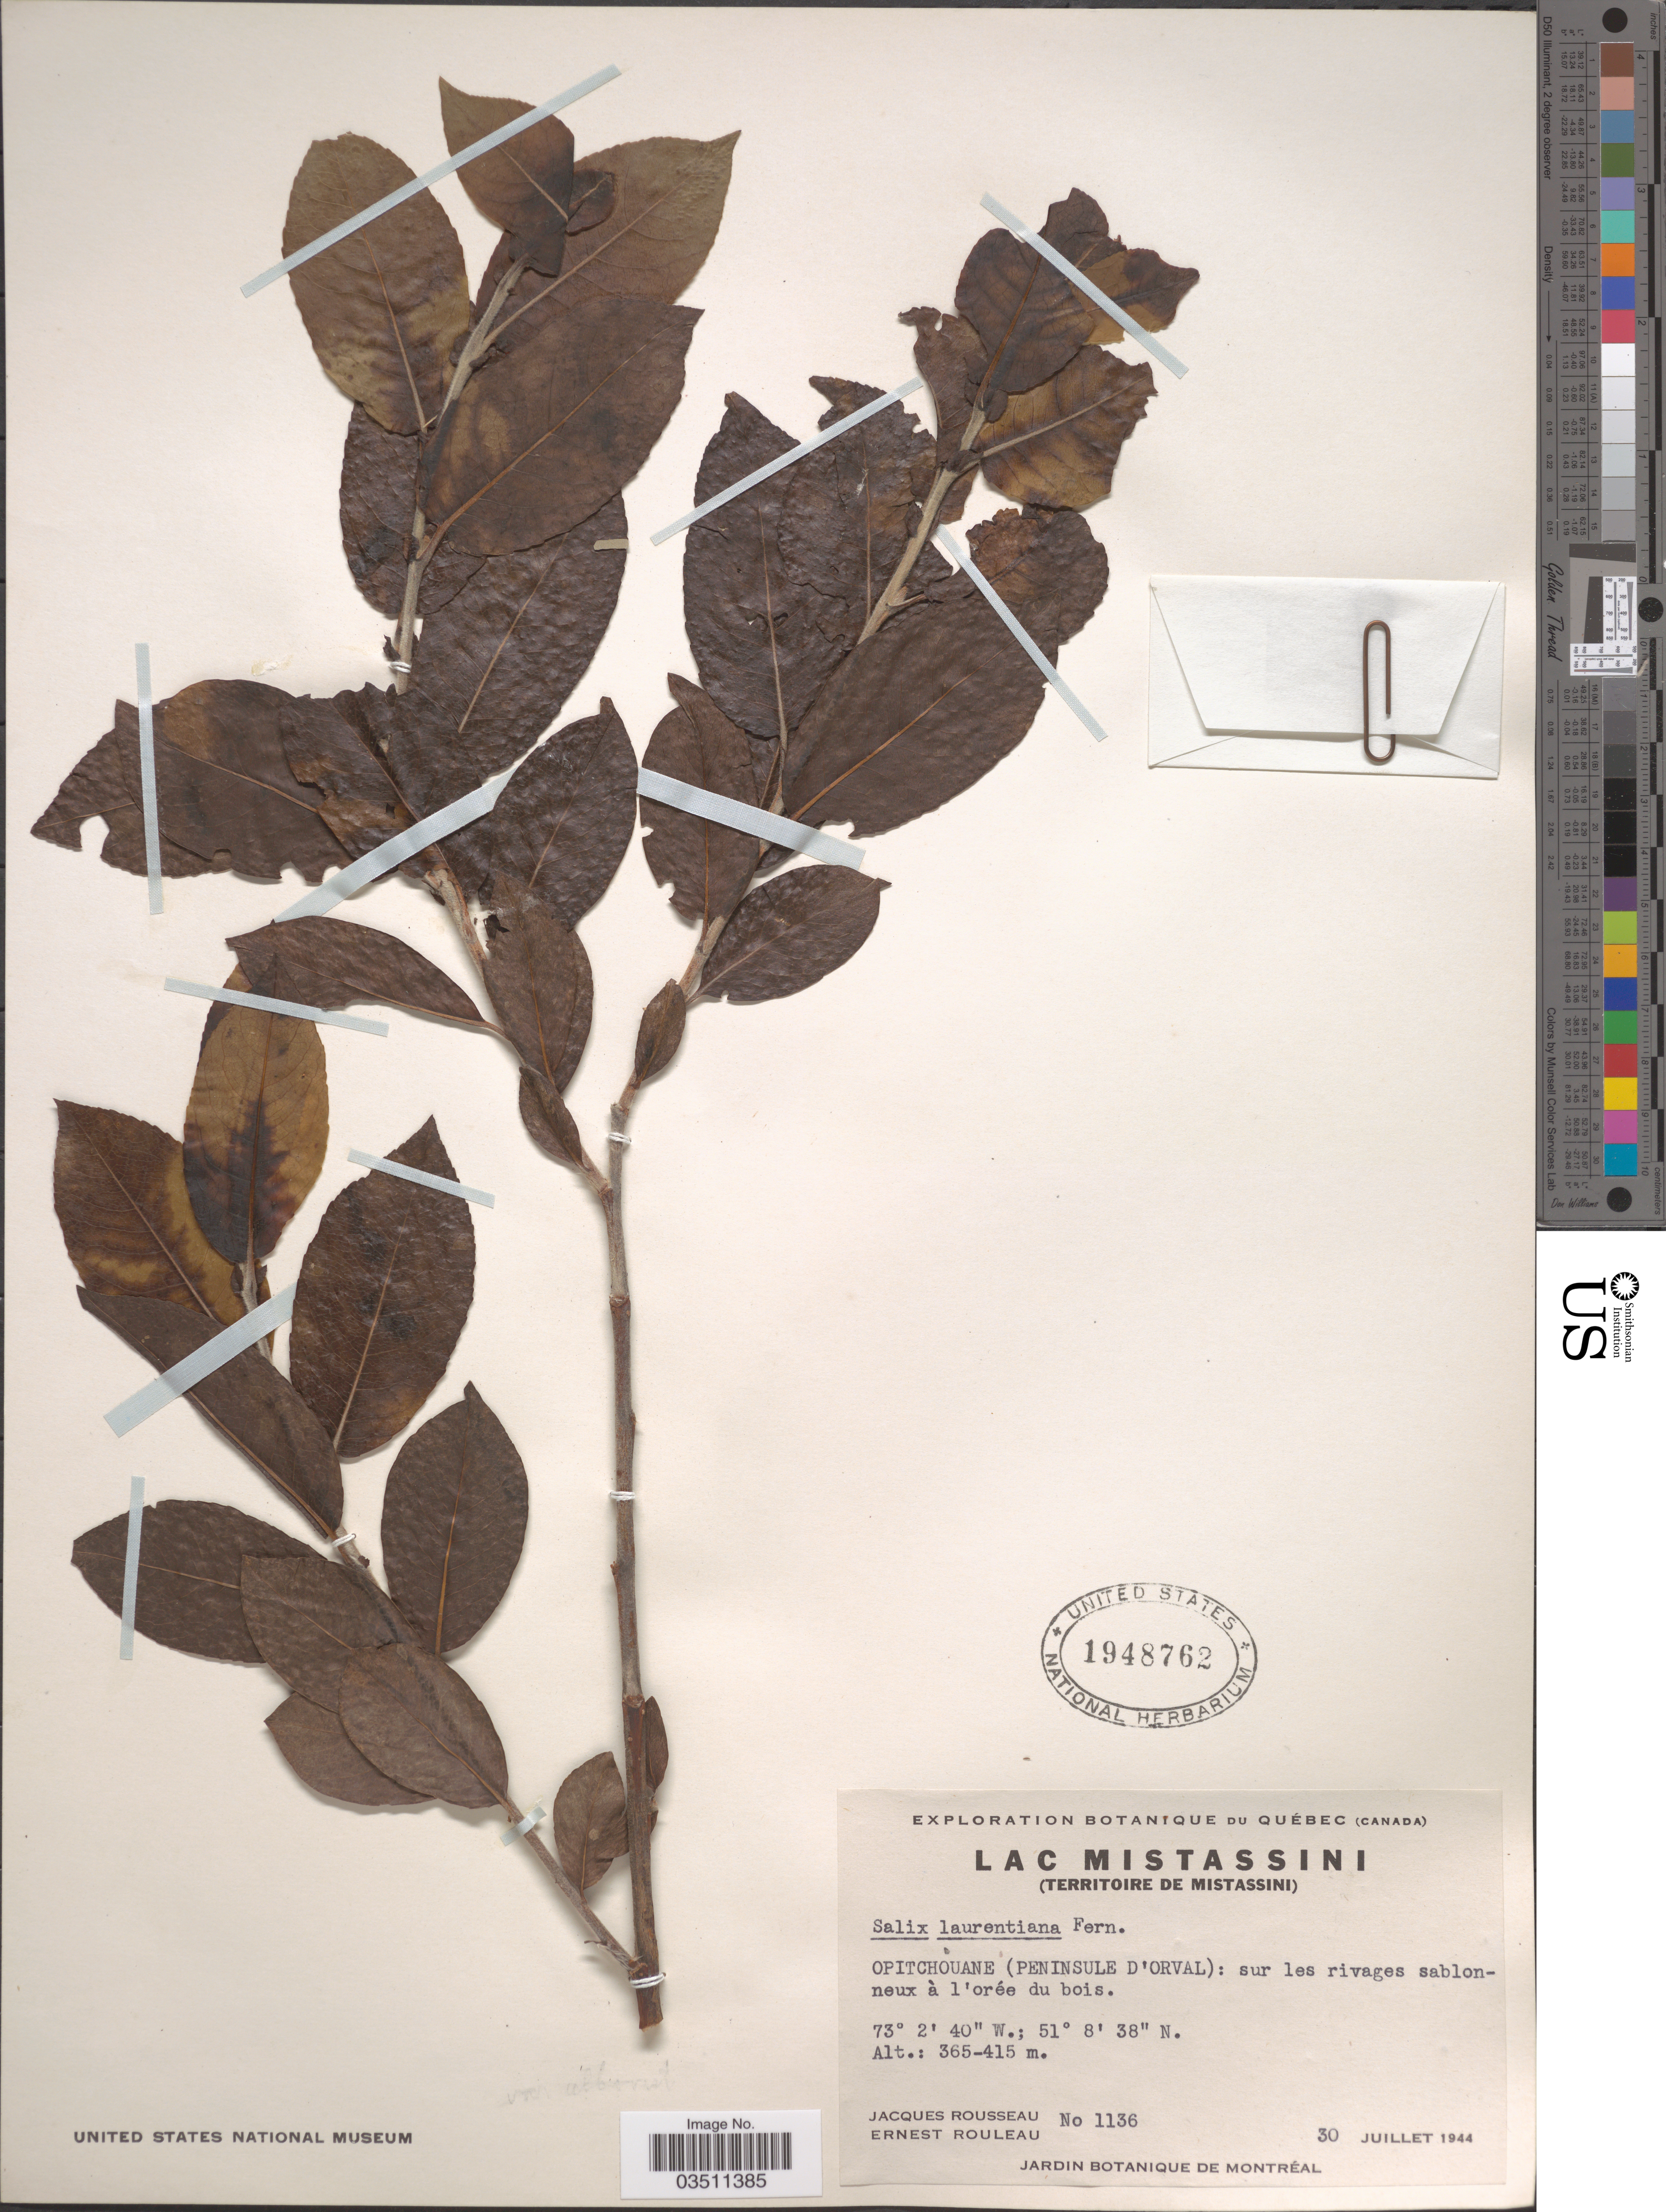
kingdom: Plantae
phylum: Tracheophyta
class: Magnoliopsida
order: Malpighiales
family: Salicaceae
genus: Salix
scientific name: Salix laurentiana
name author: Fernald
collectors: J. Rousseau & J. Rouleau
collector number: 1136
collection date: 1944-07-30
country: Canada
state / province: Quebec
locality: Lac Mistassini (Territoire de Mistassini). Opitchouane (Peninsule d'Orval): sur les rivages sablonneux à l'orée du bois.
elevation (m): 365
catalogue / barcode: US 1948762